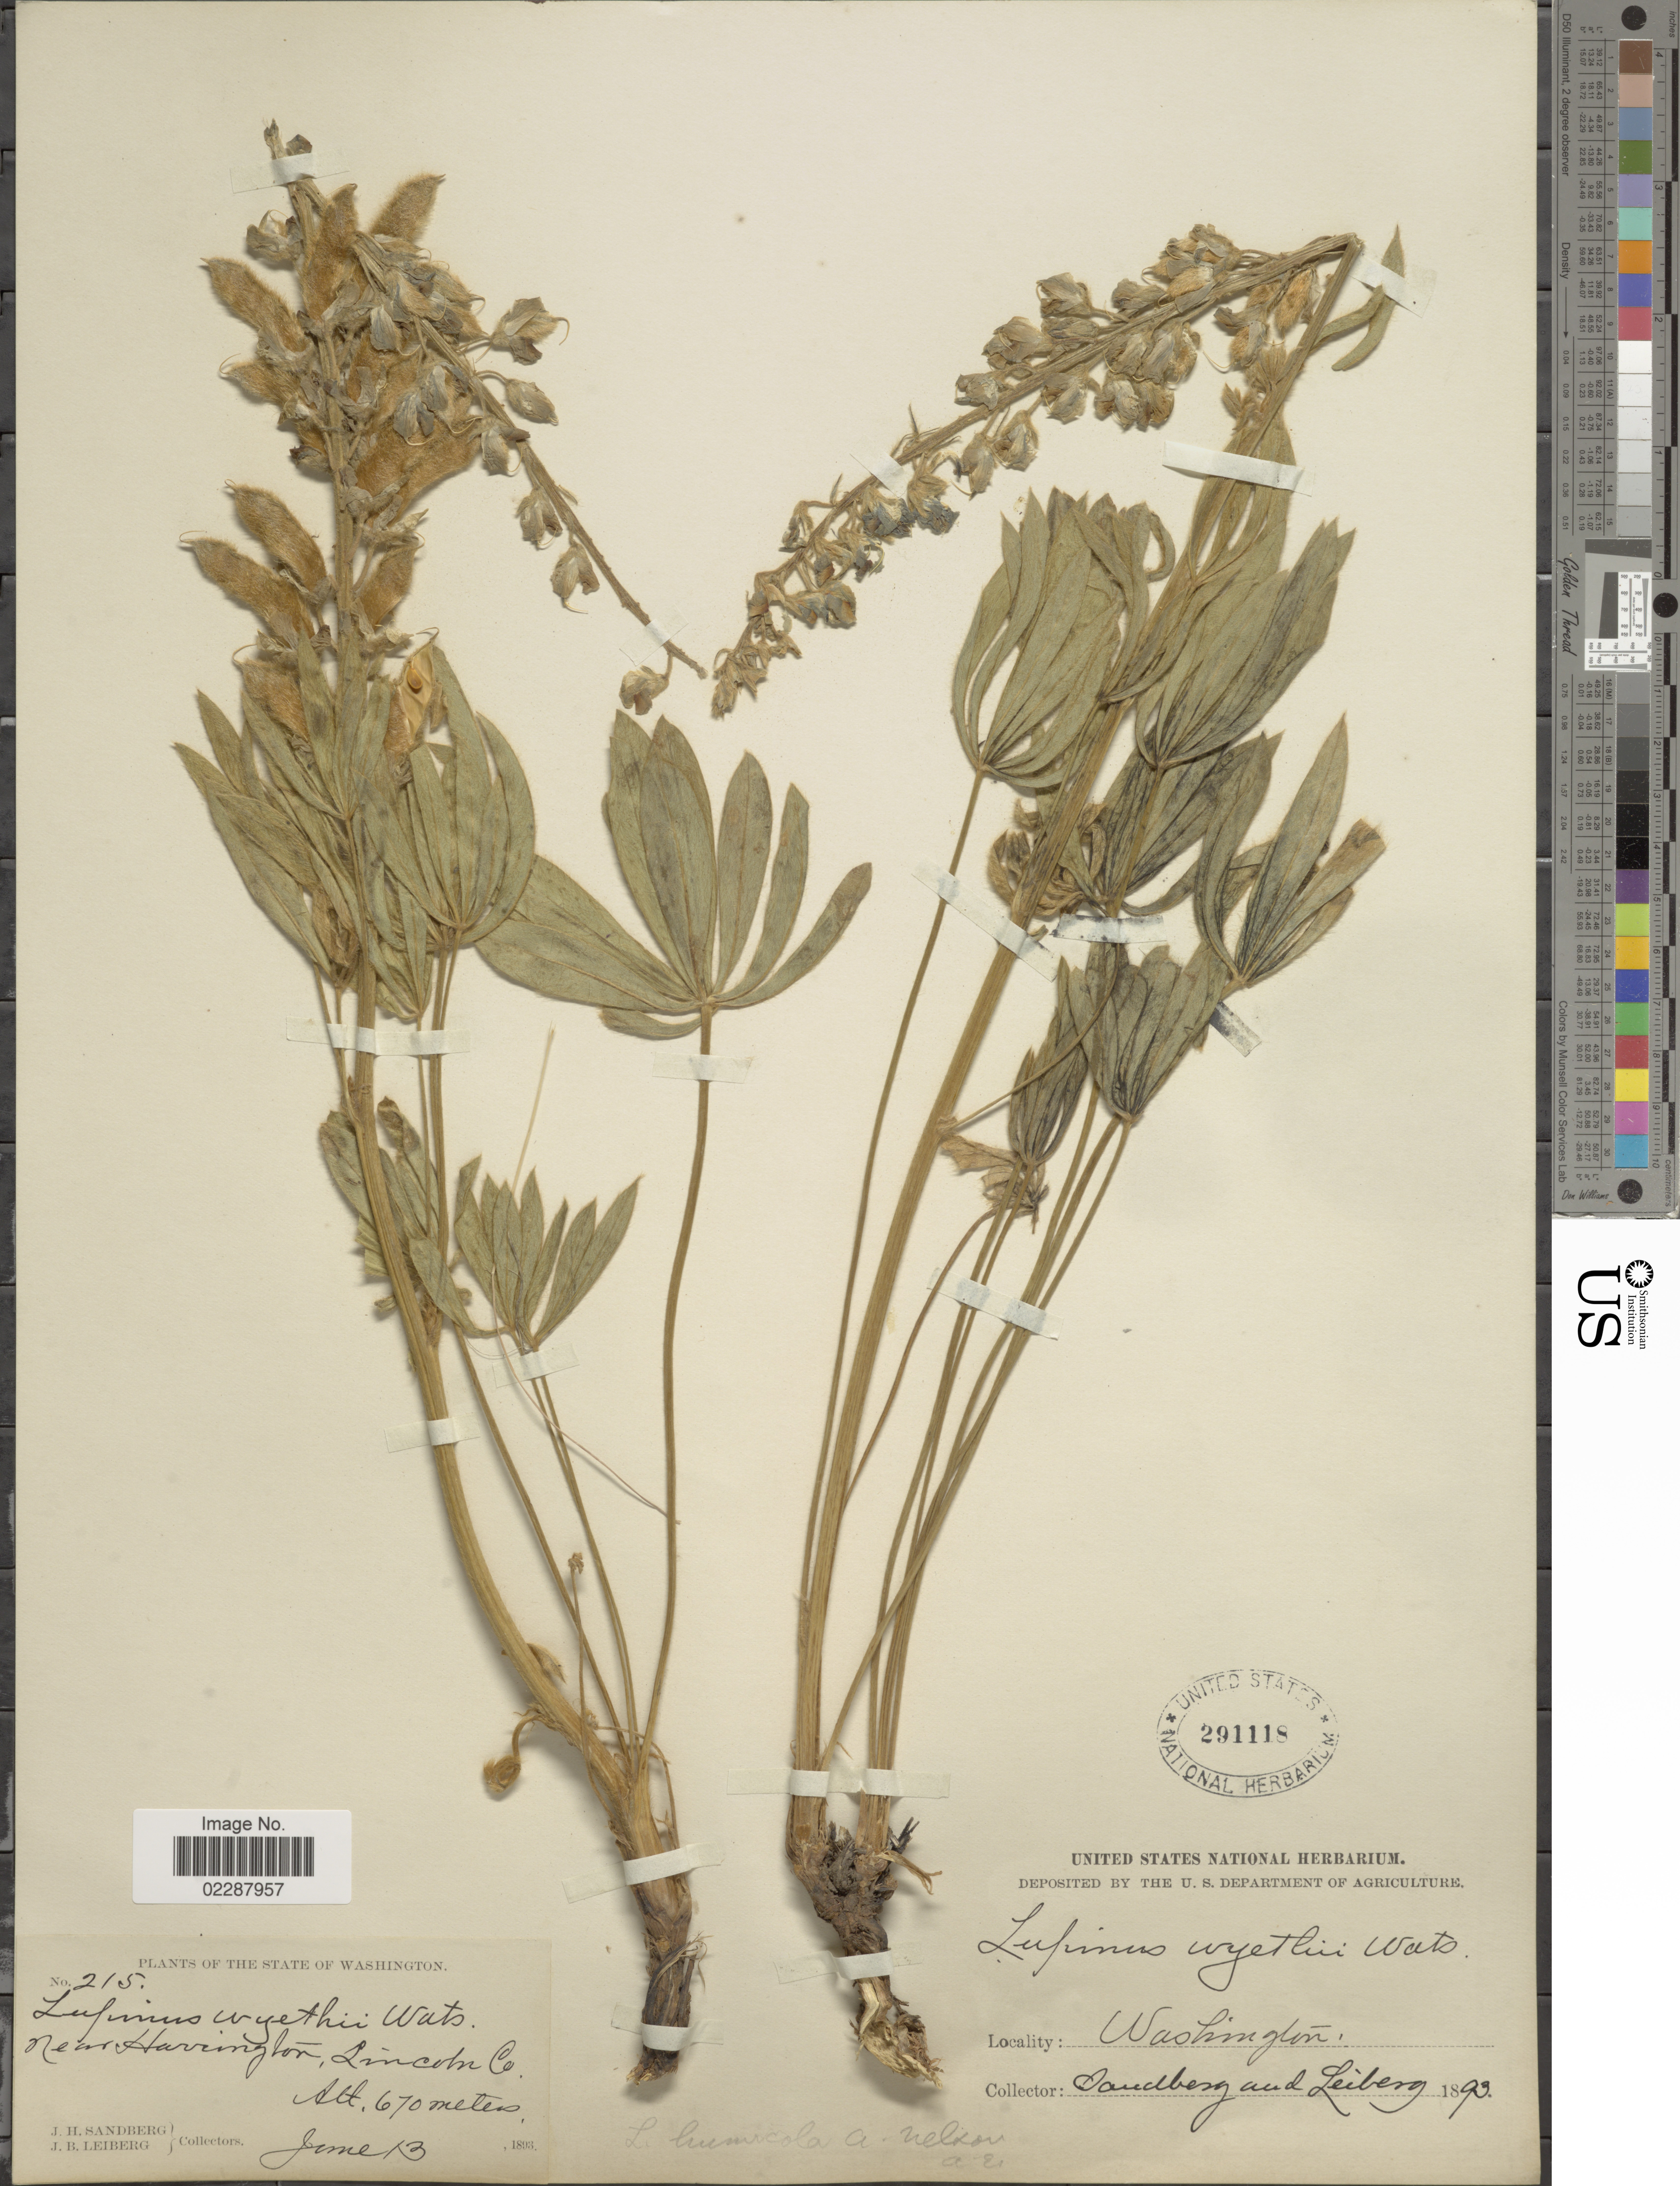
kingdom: Plantae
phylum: Tracheophyta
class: Magnoliopsida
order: Fabales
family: Fabaceae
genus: Lupinus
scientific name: Lupinus suksdorfii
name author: B.L. Rob. ex Piper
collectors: J. H. Sandberg & J. B. Leiberg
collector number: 215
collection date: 1893-06-13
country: United States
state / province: Washington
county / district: Lincoln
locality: Near Harrington, Lincoln Co.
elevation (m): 670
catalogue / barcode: US 291118